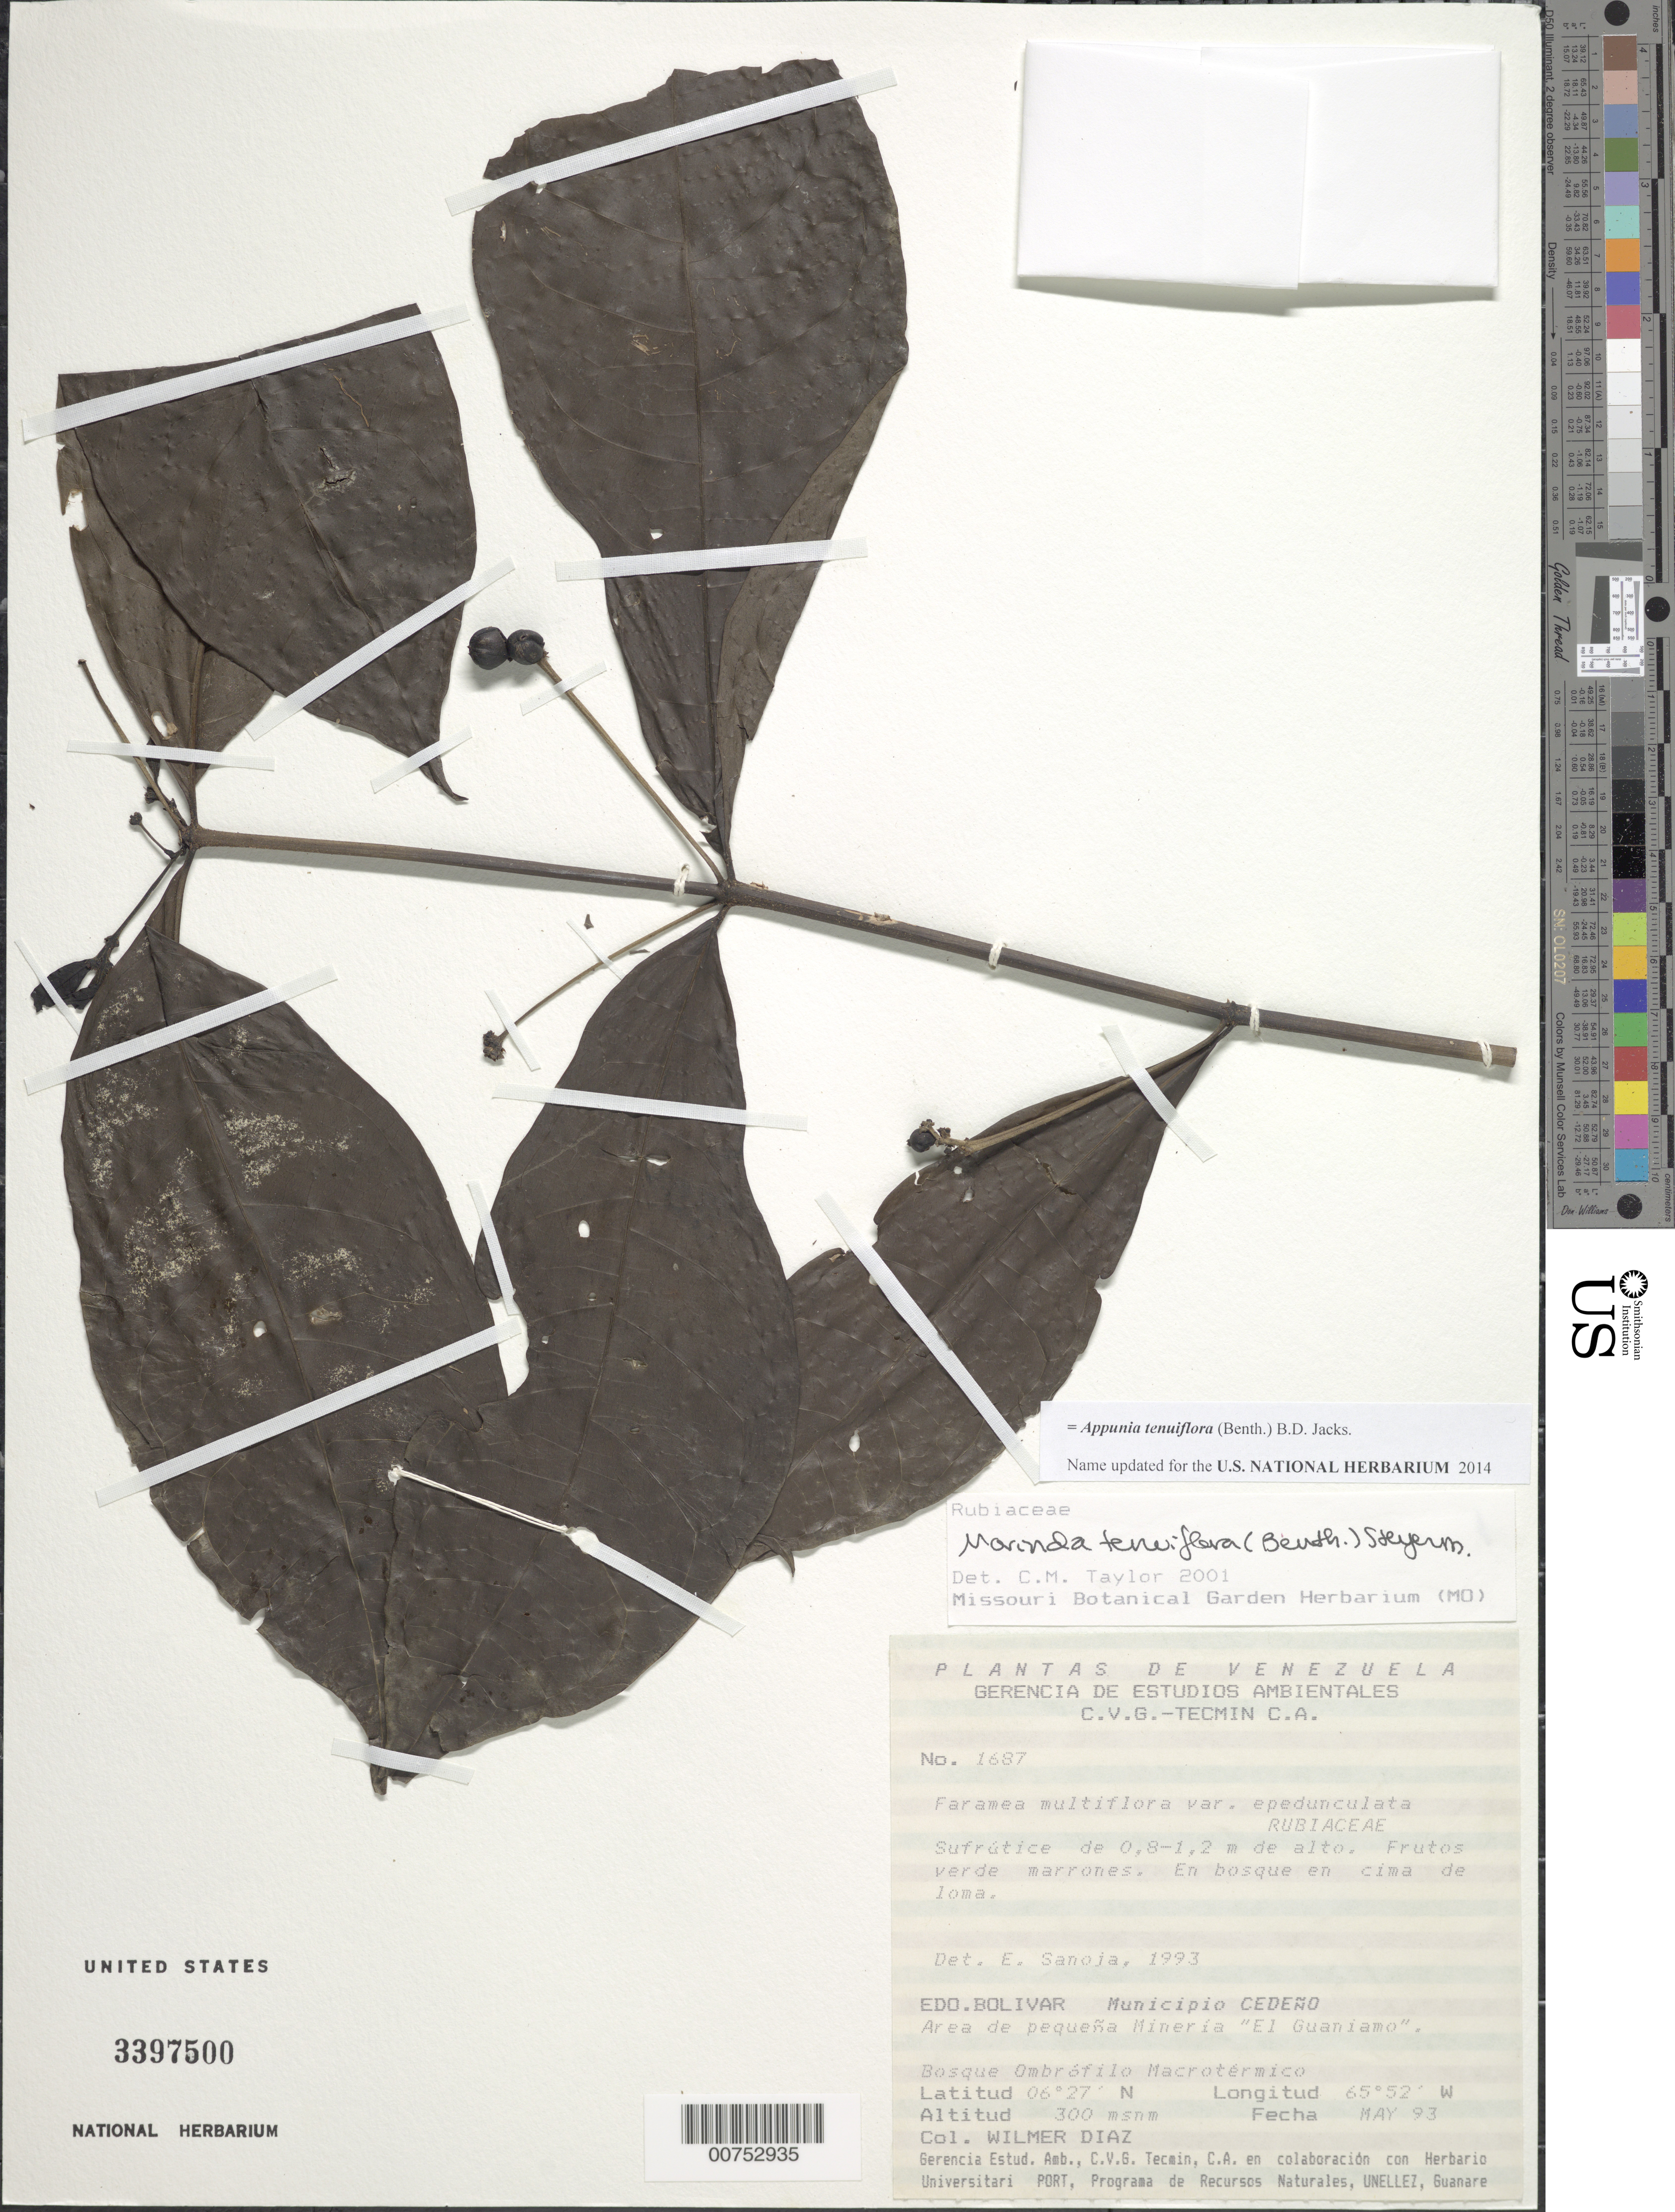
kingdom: Plantae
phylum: Tracheophyta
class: Magnoliopsida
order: Gentianales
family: Rubiaceae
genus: Appunia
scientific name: Appunia tenuiflora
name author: (Benth.) Hook. f. ex B.D. Jacks.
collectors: W. Díaz P.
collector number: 1687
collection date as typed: May-93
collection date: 1993-05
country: Venezuela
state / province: Bolívar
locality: Mun. Cedeño, Mineria "El Guaniamo"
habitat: Bosque en cima de loma; bosque ombrofilo macrotermico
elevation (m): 300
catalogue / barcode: US 3397500